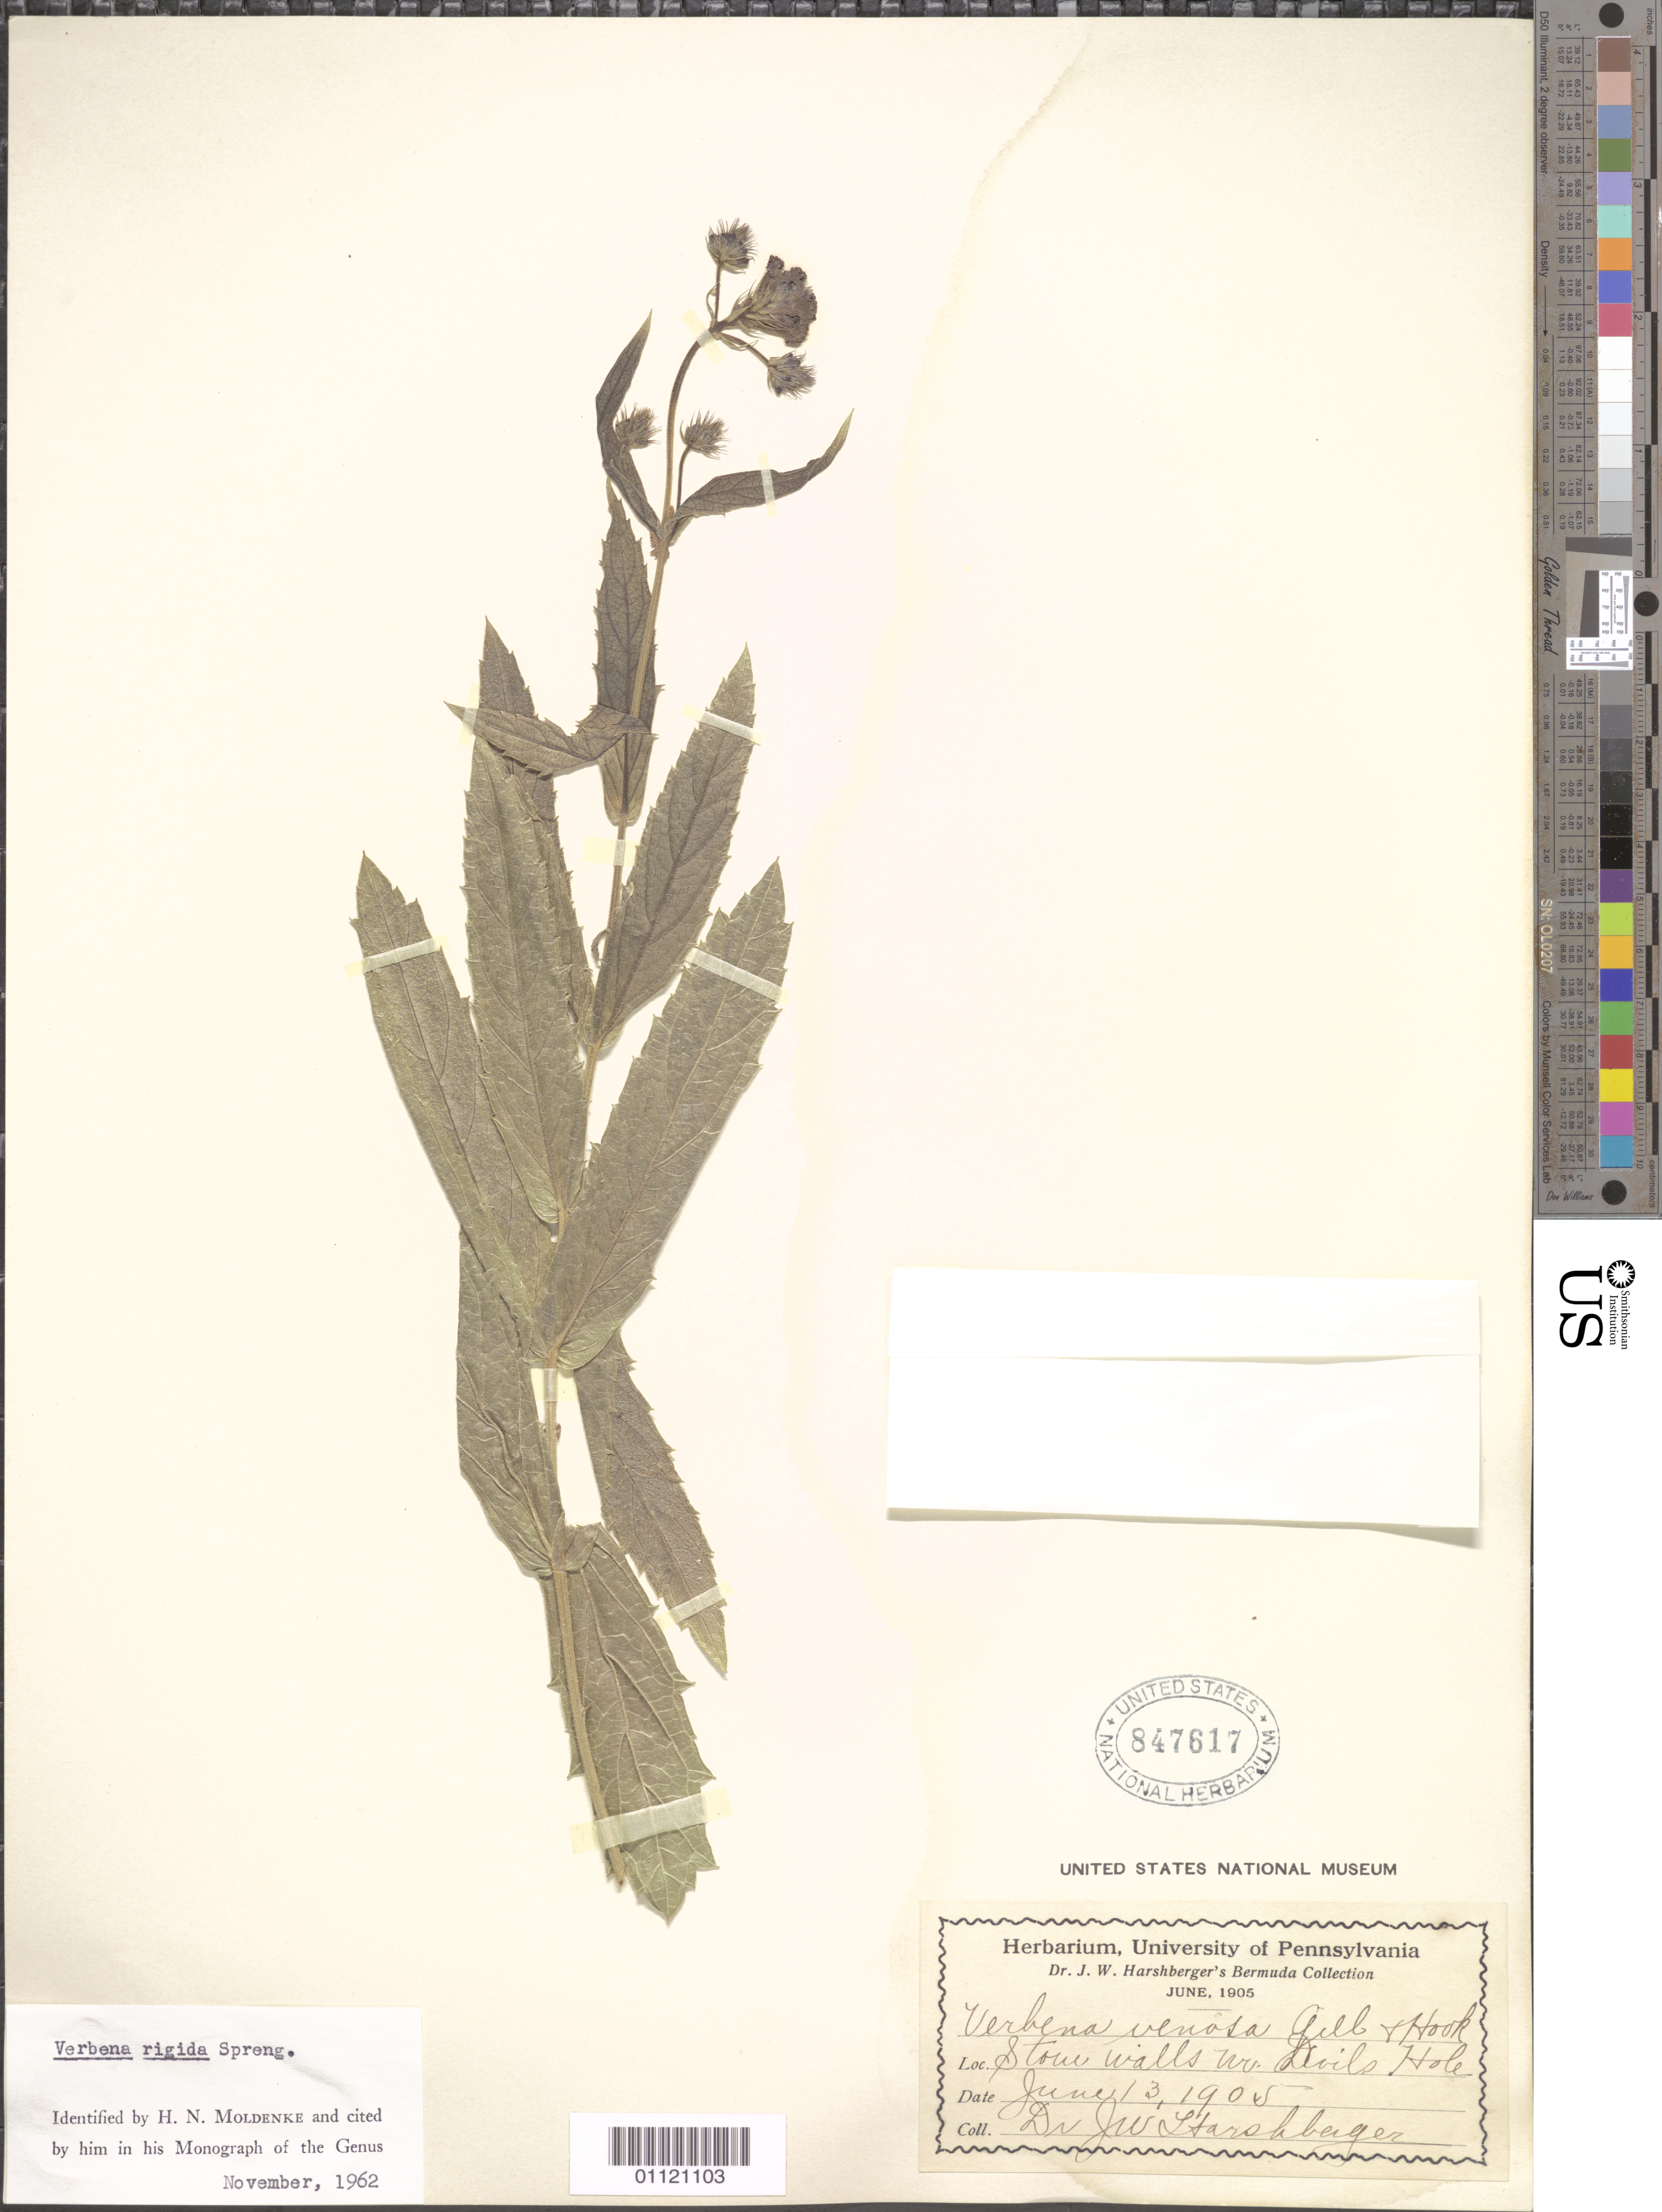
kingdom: Plantae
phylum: Tracheophyta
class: Magnoliopsida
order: Lamiales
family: Verbenaceae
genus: Verbena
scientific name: Verbena rigida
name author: Spreng.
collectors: J. W. Harshberger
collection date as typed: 13 Jun 1905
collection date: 1905-06-13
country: Bermuda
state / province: Smiths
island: Bermuda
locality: Stone walls near Devils Hole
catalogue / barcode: US 847617